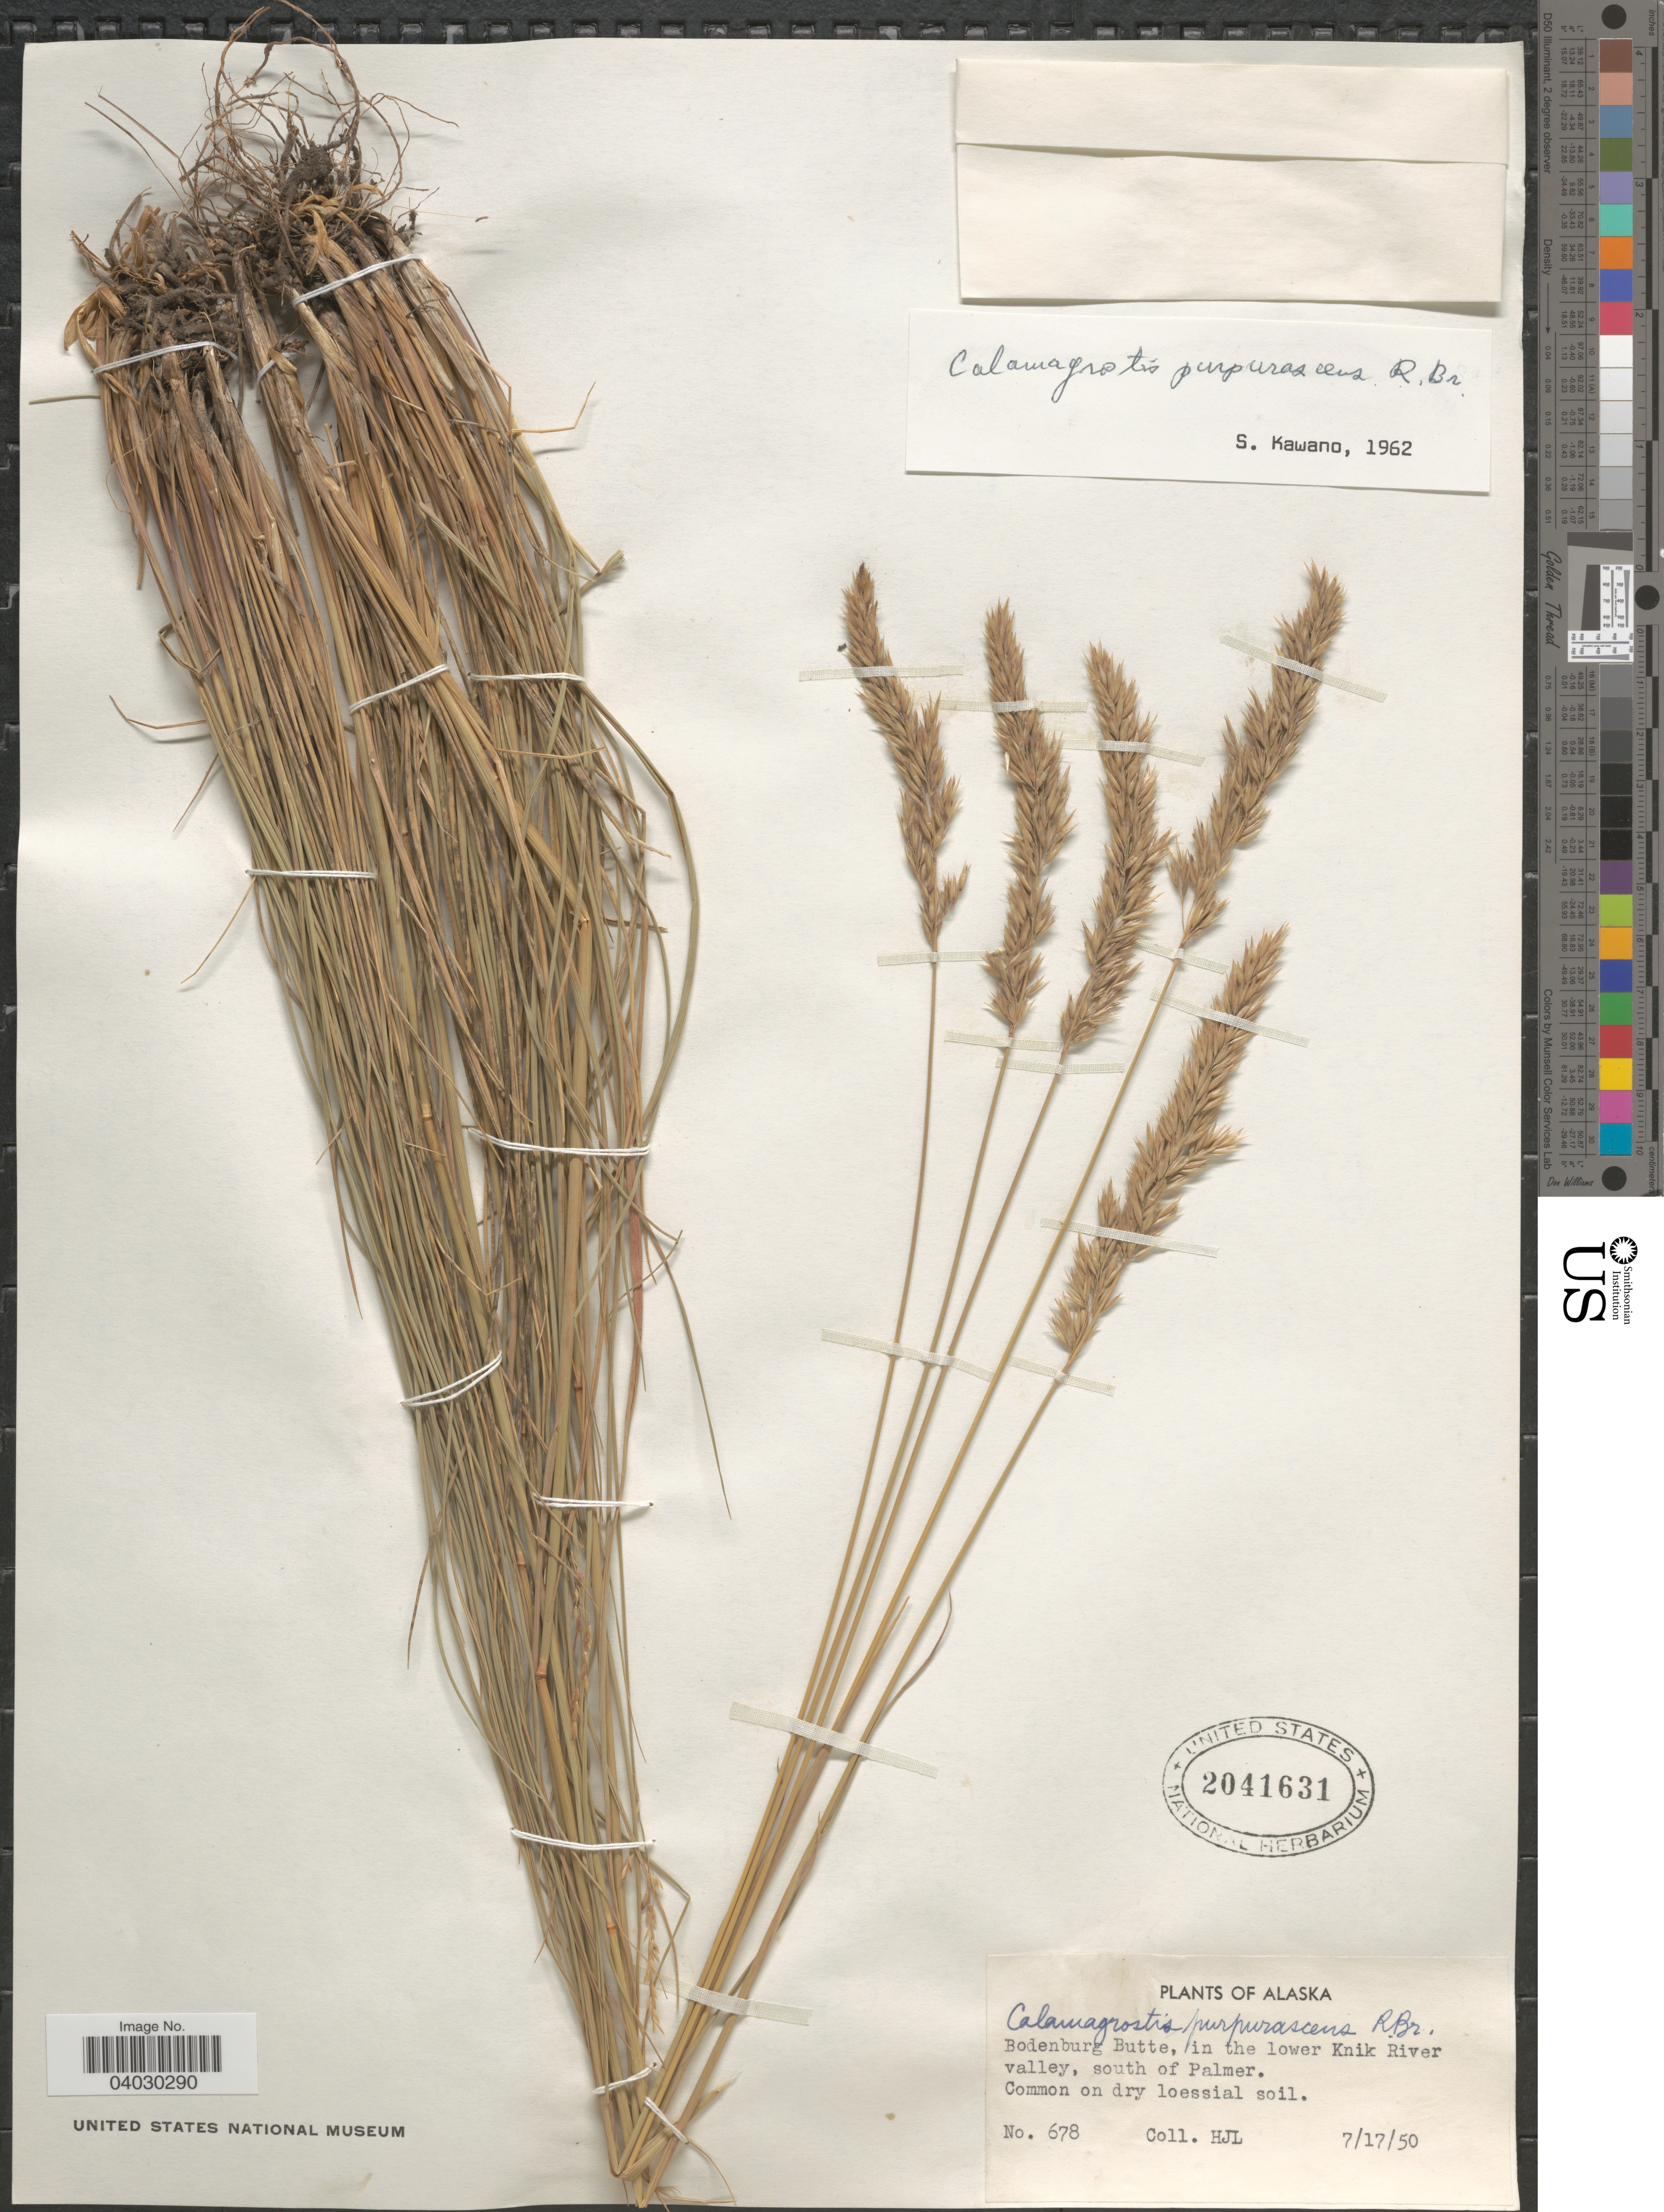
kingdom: Plantae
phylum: Tracheophyta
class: Liliopsida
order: Poales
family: Poaceae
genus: Calamagrostis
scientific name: Calamagrostis purpurascens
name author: R. Br.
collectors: H. J. L.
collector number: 678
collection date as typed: Transcribed d/m/y: 17/7/50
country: United States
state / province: Alaska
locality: Bodenburg Butte, in the lower Knik River valley, south of Palmer.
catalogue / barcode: US 2041631